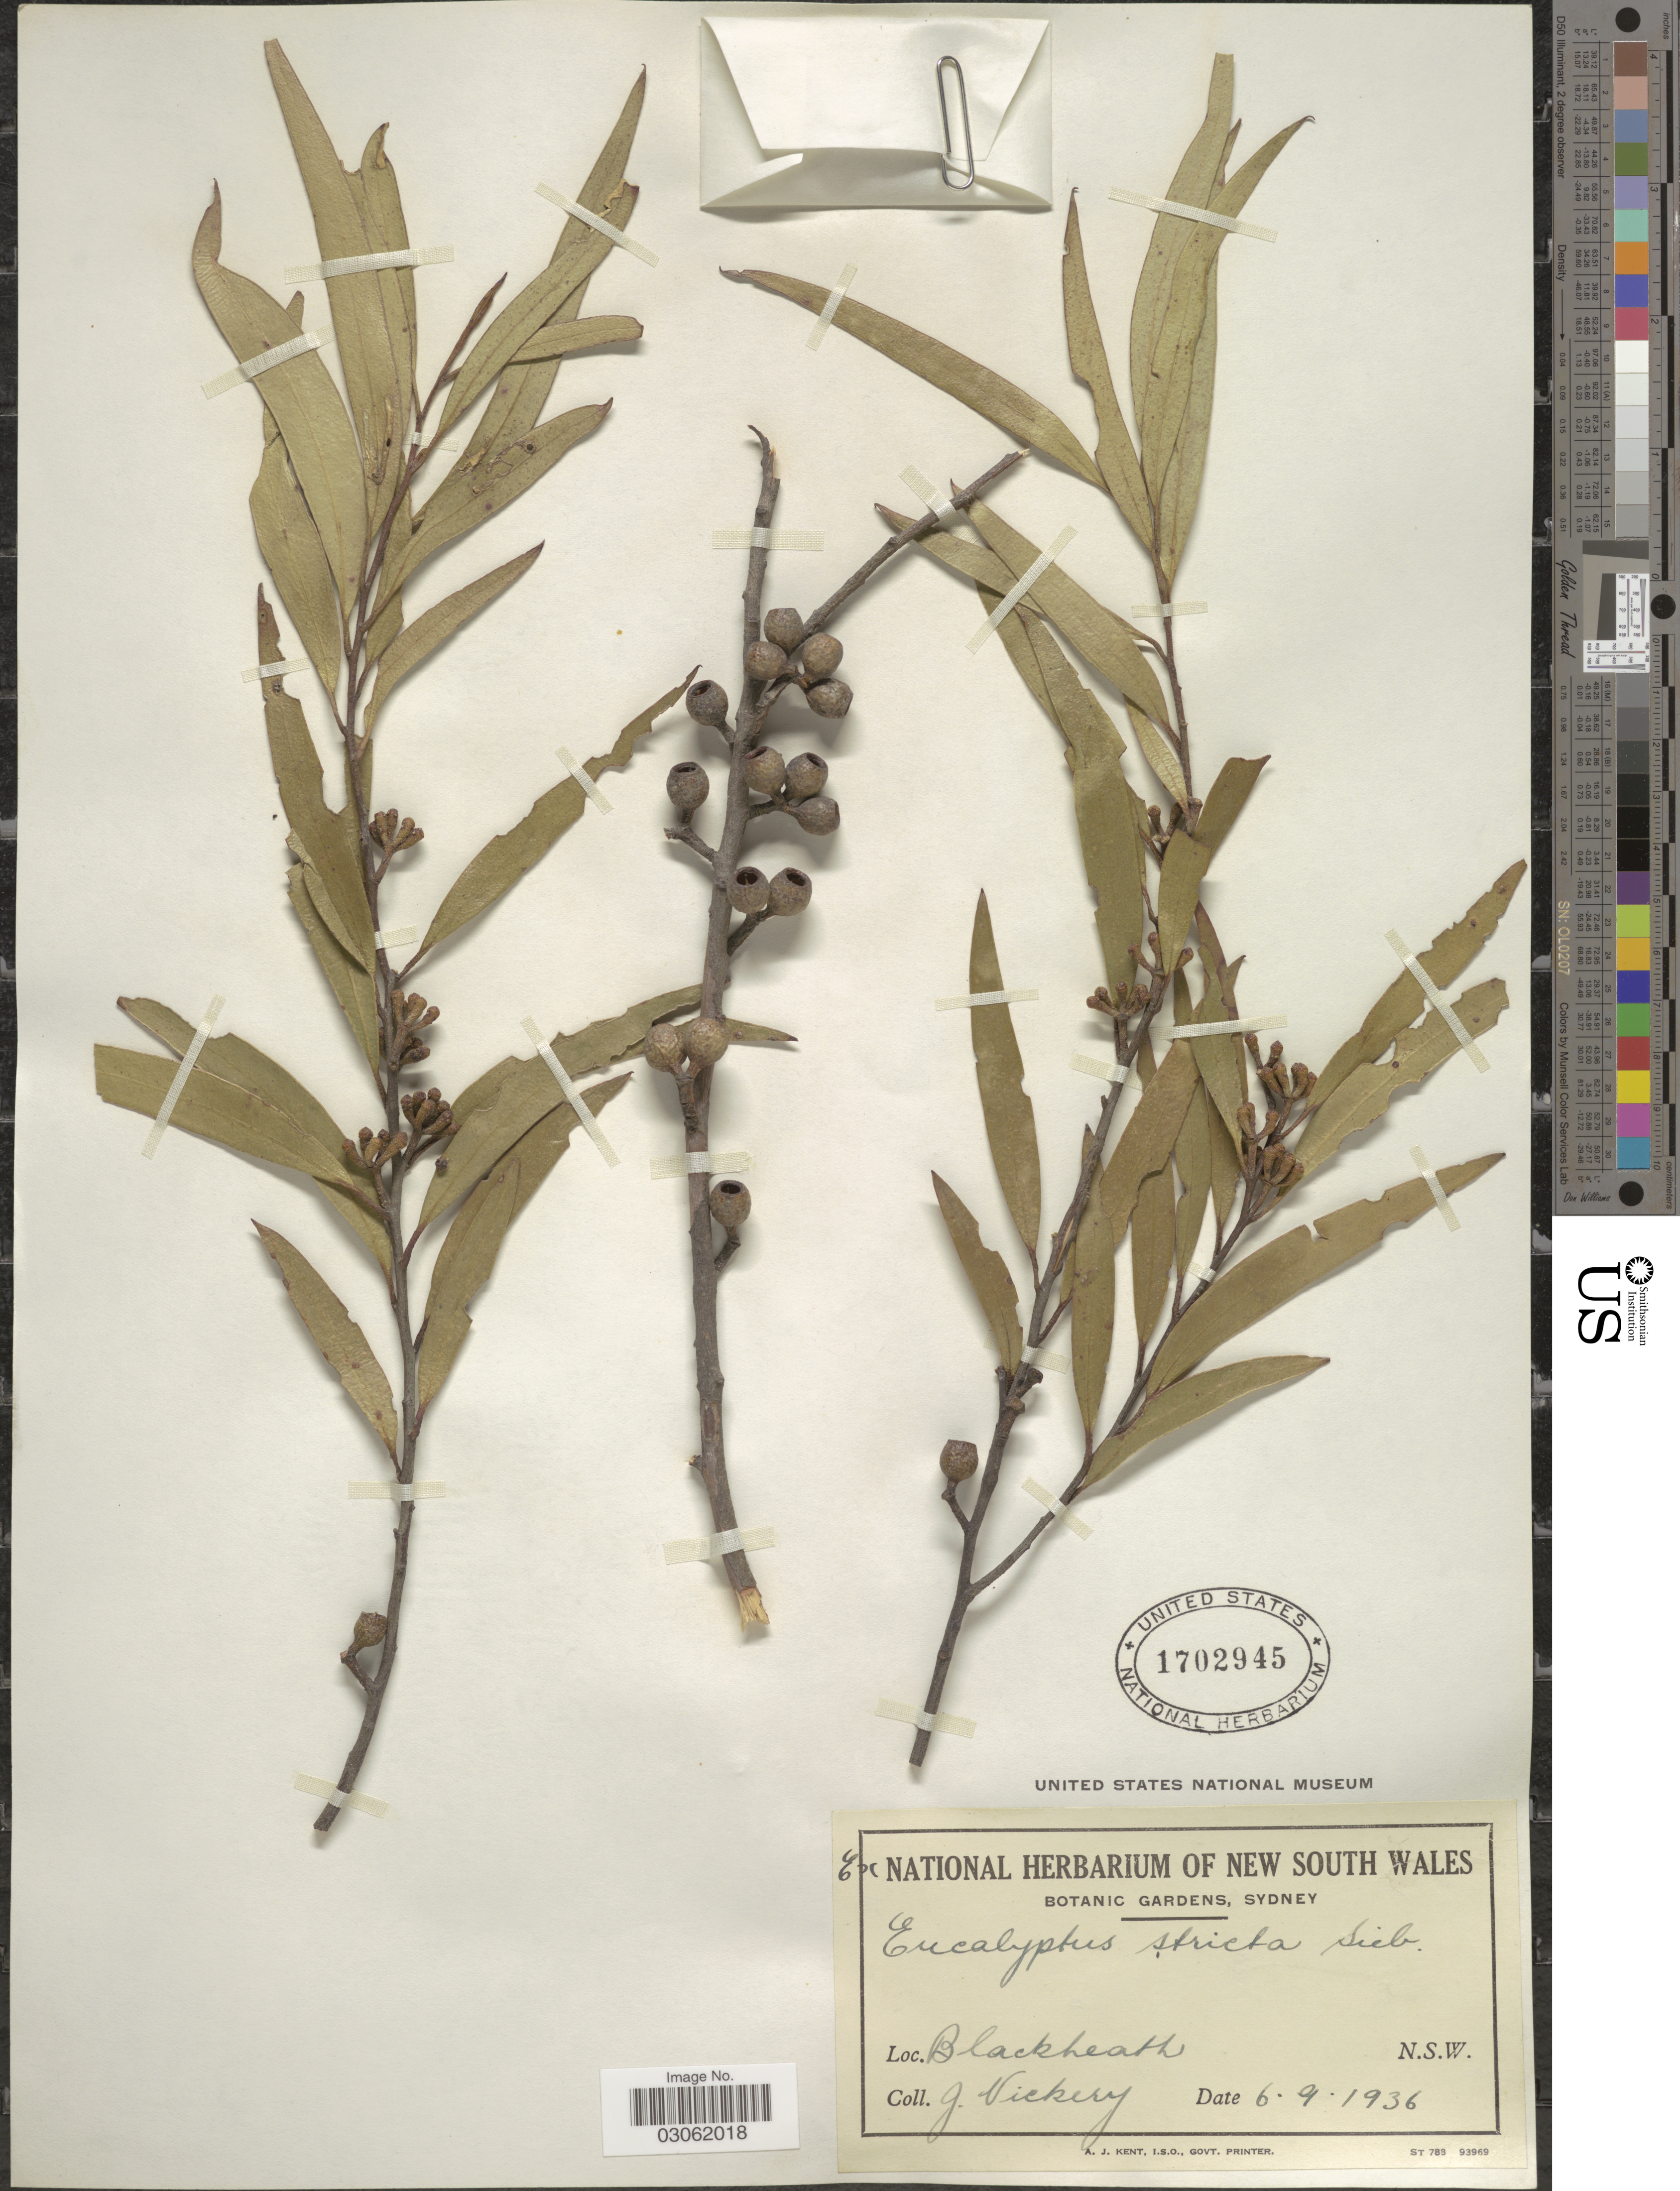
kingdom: Plantae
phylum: Tracheophyta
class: Magnoliopsida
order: Myrtales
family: Myrtaceae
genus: Eucalyptus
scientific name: Eucalyptus stricta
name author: Sieber ex Spreng.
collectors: J. Vickery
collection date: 1936-09-06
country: Australia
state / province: New South Wales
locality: Blackheath. N. S. W.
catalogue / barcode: US 1702945